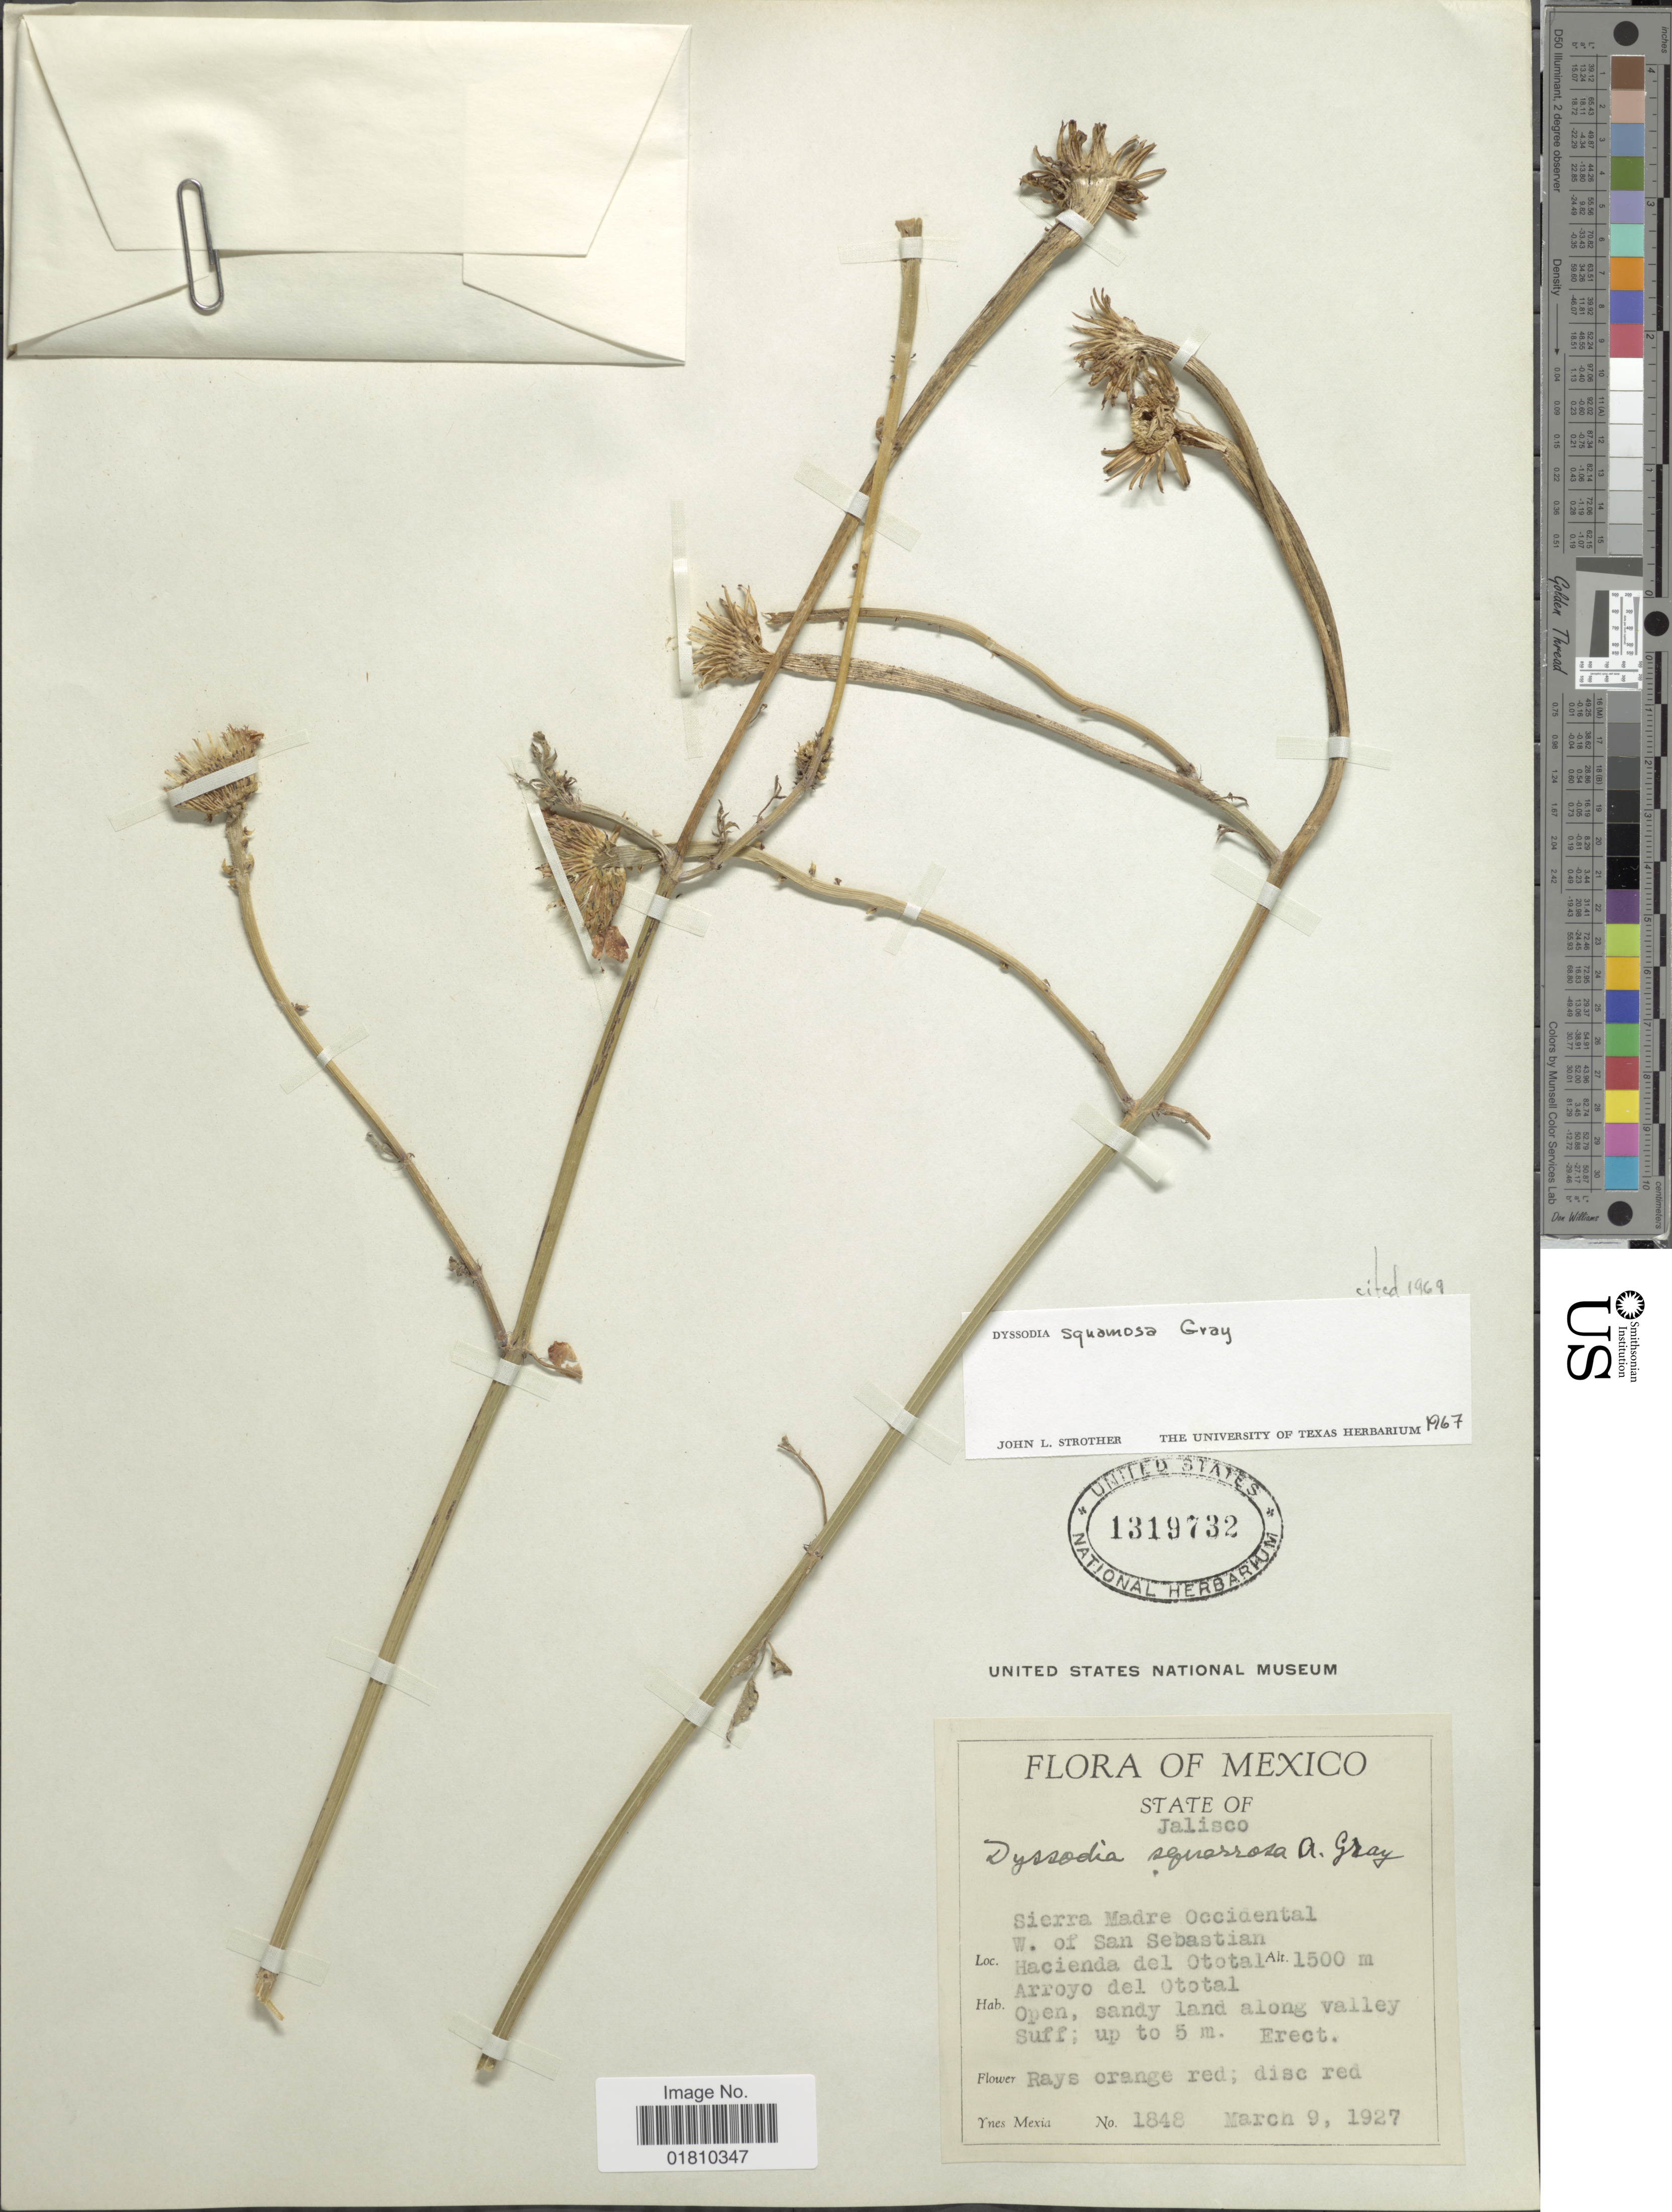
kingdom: Plantae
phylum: Tracheophyta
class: Magnoliopsida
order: Asterales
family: Asteraceae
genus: Adenophyllum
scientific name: Adenophyllum squamosum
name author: (A. Gray) Strother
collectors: Y. Mexia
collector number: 1848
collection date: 1927-03-09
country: Mexico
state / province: Jalisco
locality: Sierra Madre Occidental, W. of San Sebastian, Hacienda del Otetal, Arroyo del Otetal, open sandy land along valley Suff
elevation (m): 1500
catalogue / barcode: US 1319732